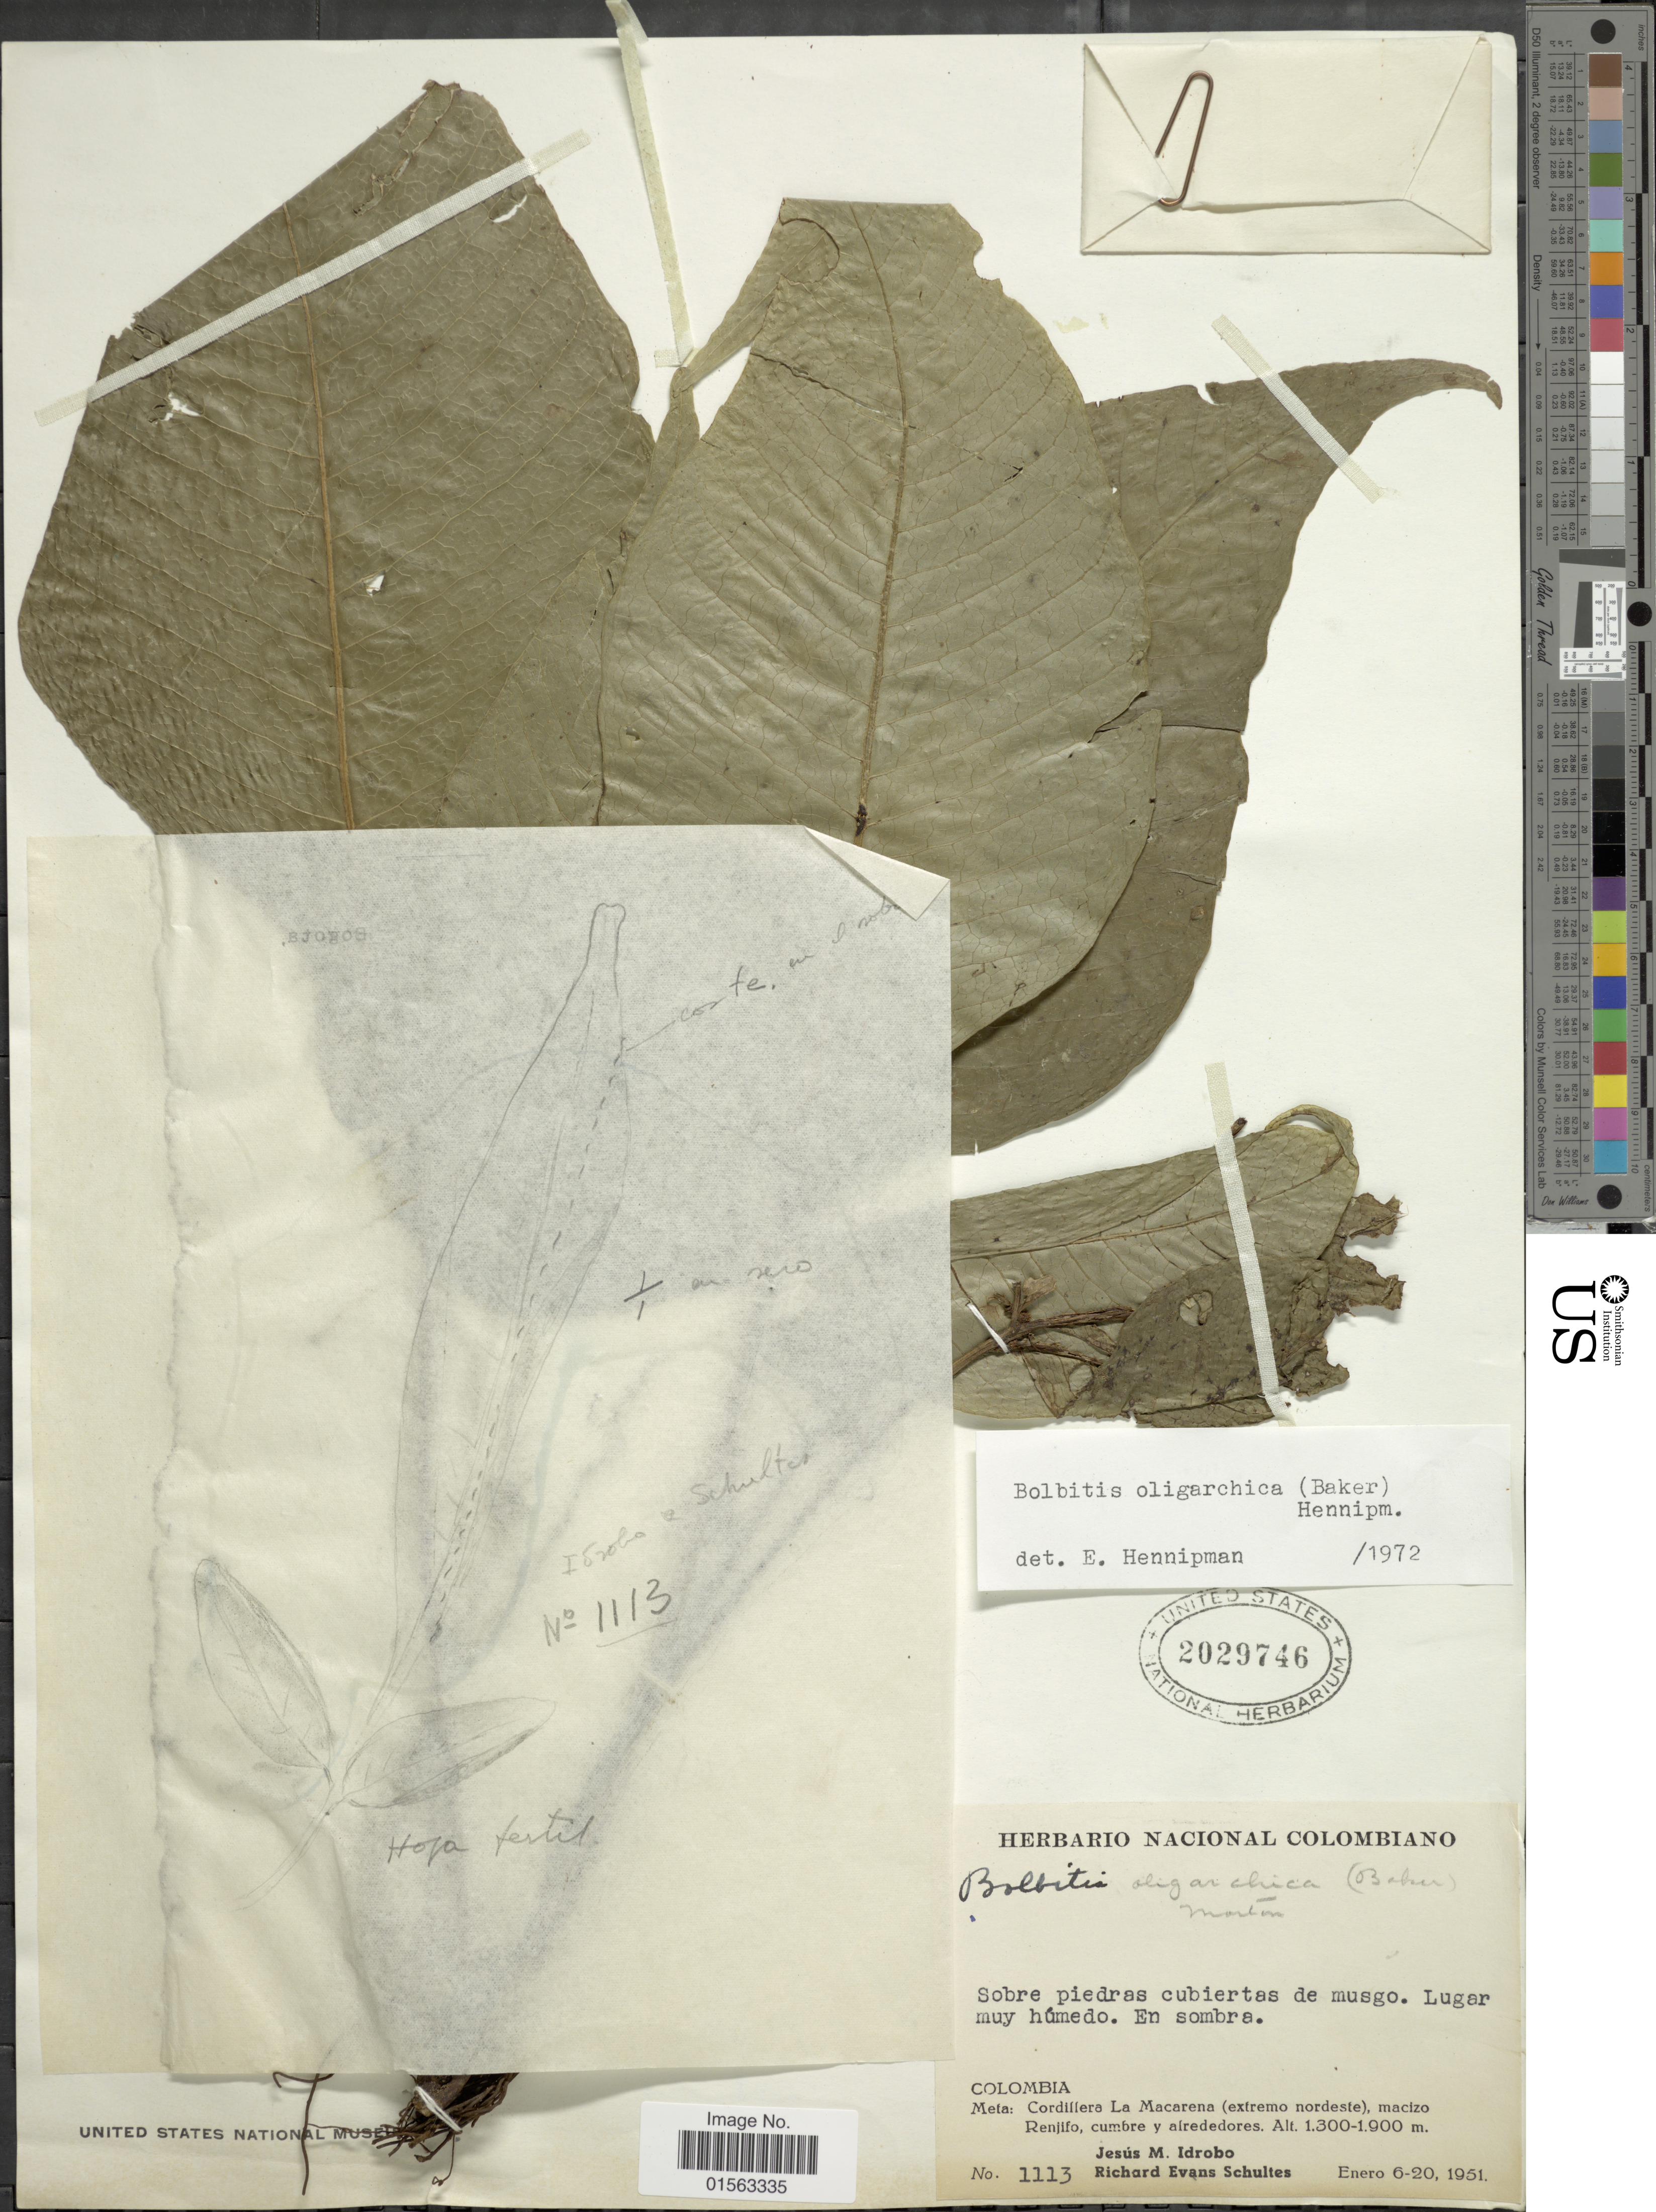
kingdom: Plantae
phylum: Tracheophyta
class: Polypodiopsida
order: Polypodiales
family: Dryopteridaceae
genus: Mickelia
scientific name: Mickelia oligarchica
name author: (Baker) R.C. Moran et al.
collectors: J. M. Idrobo & R. E. Schultes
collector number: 1113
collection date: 1951-01-06/1951-01-20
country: Colombia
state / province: Meta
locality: Meta: Cordillera La Macarena (extremo nordeste), macizo Renjifo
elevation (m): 1300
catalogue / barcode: US 2029746